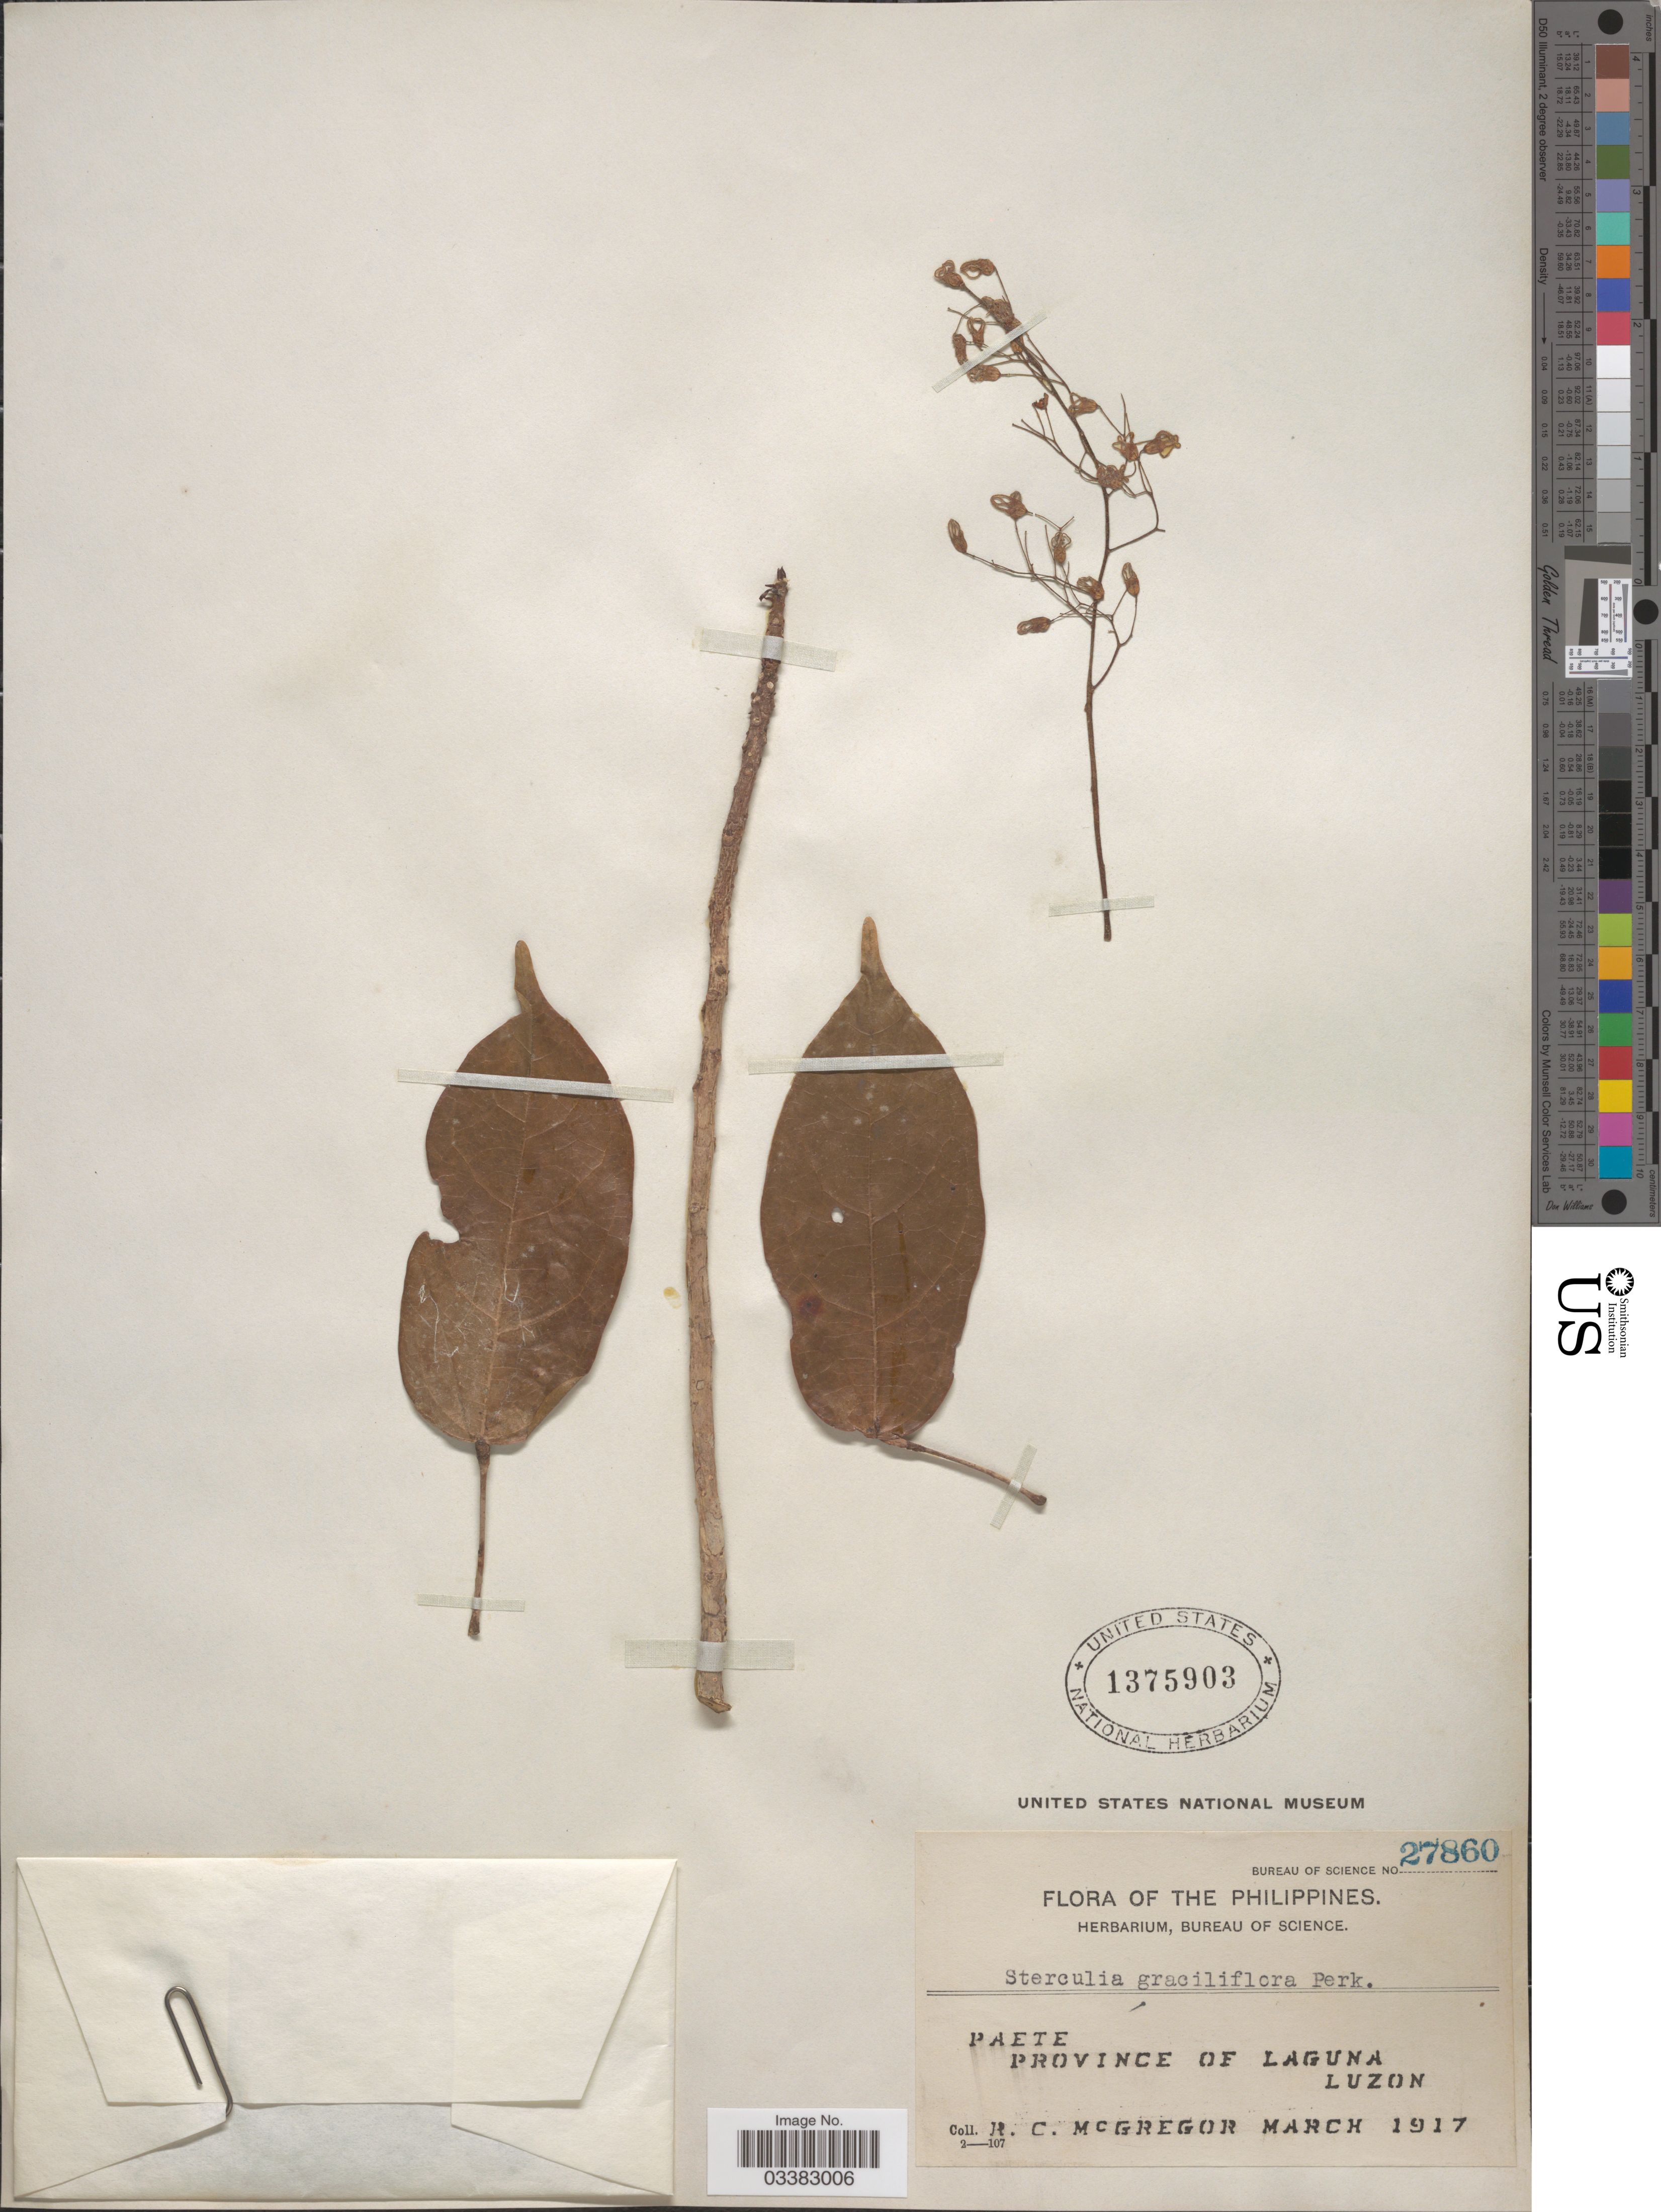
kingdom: Plantae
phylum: Tracheophyta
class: Magnoliopsida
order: Malvales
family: Malvaceae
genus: Sterculia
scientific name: Sterculia graciliflora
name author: Perkins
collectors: R. C. McGregor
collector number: Bureau of Science 27860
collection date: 1917-03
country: Philippines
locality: Paete, Province of Laguna, Luzon.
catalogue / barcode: US 1375903